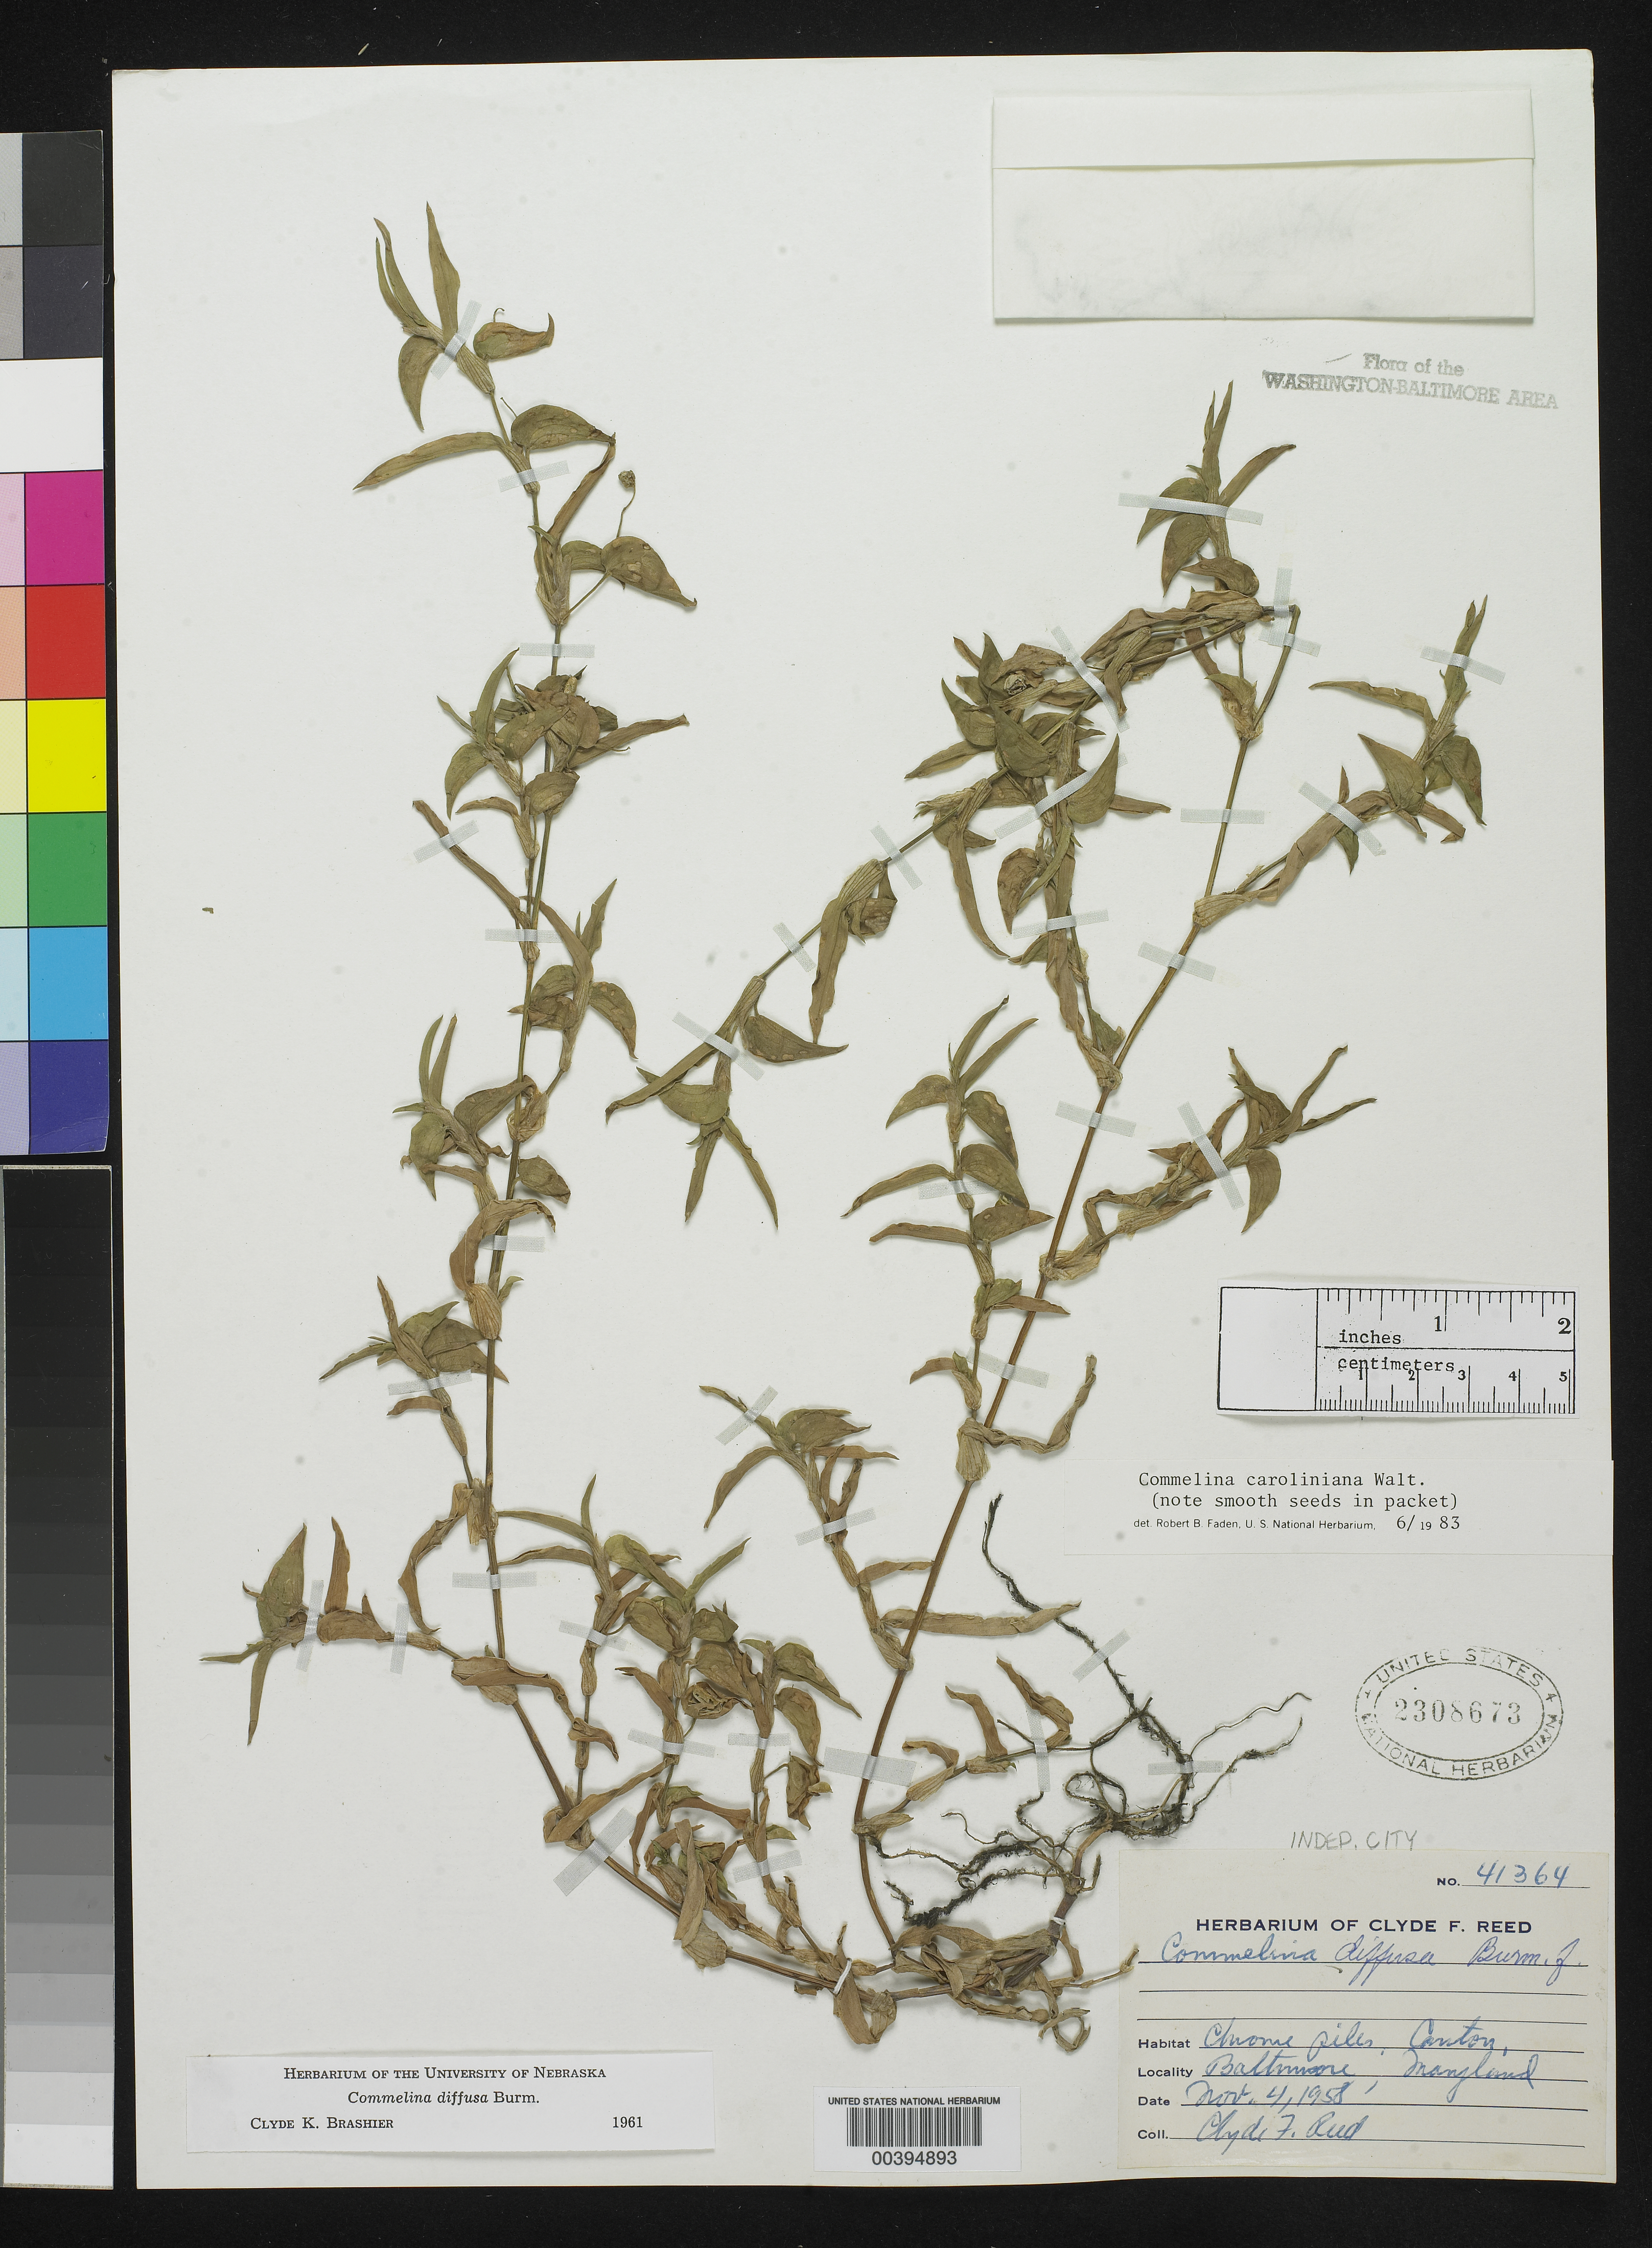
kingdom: Plantae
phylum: Tracheophyta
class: Liliopsida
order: Commelinales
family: Commelinaceae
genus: Commelina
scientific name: Commelina caroliniana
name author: Walter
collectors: C. F. Reed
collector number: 41364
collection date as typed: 04 Nov 1958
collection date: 1958-11-04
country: United States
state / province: Maryland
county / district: City of Baltimore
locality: Chrome Piles, Canton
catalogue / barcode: US 2308673